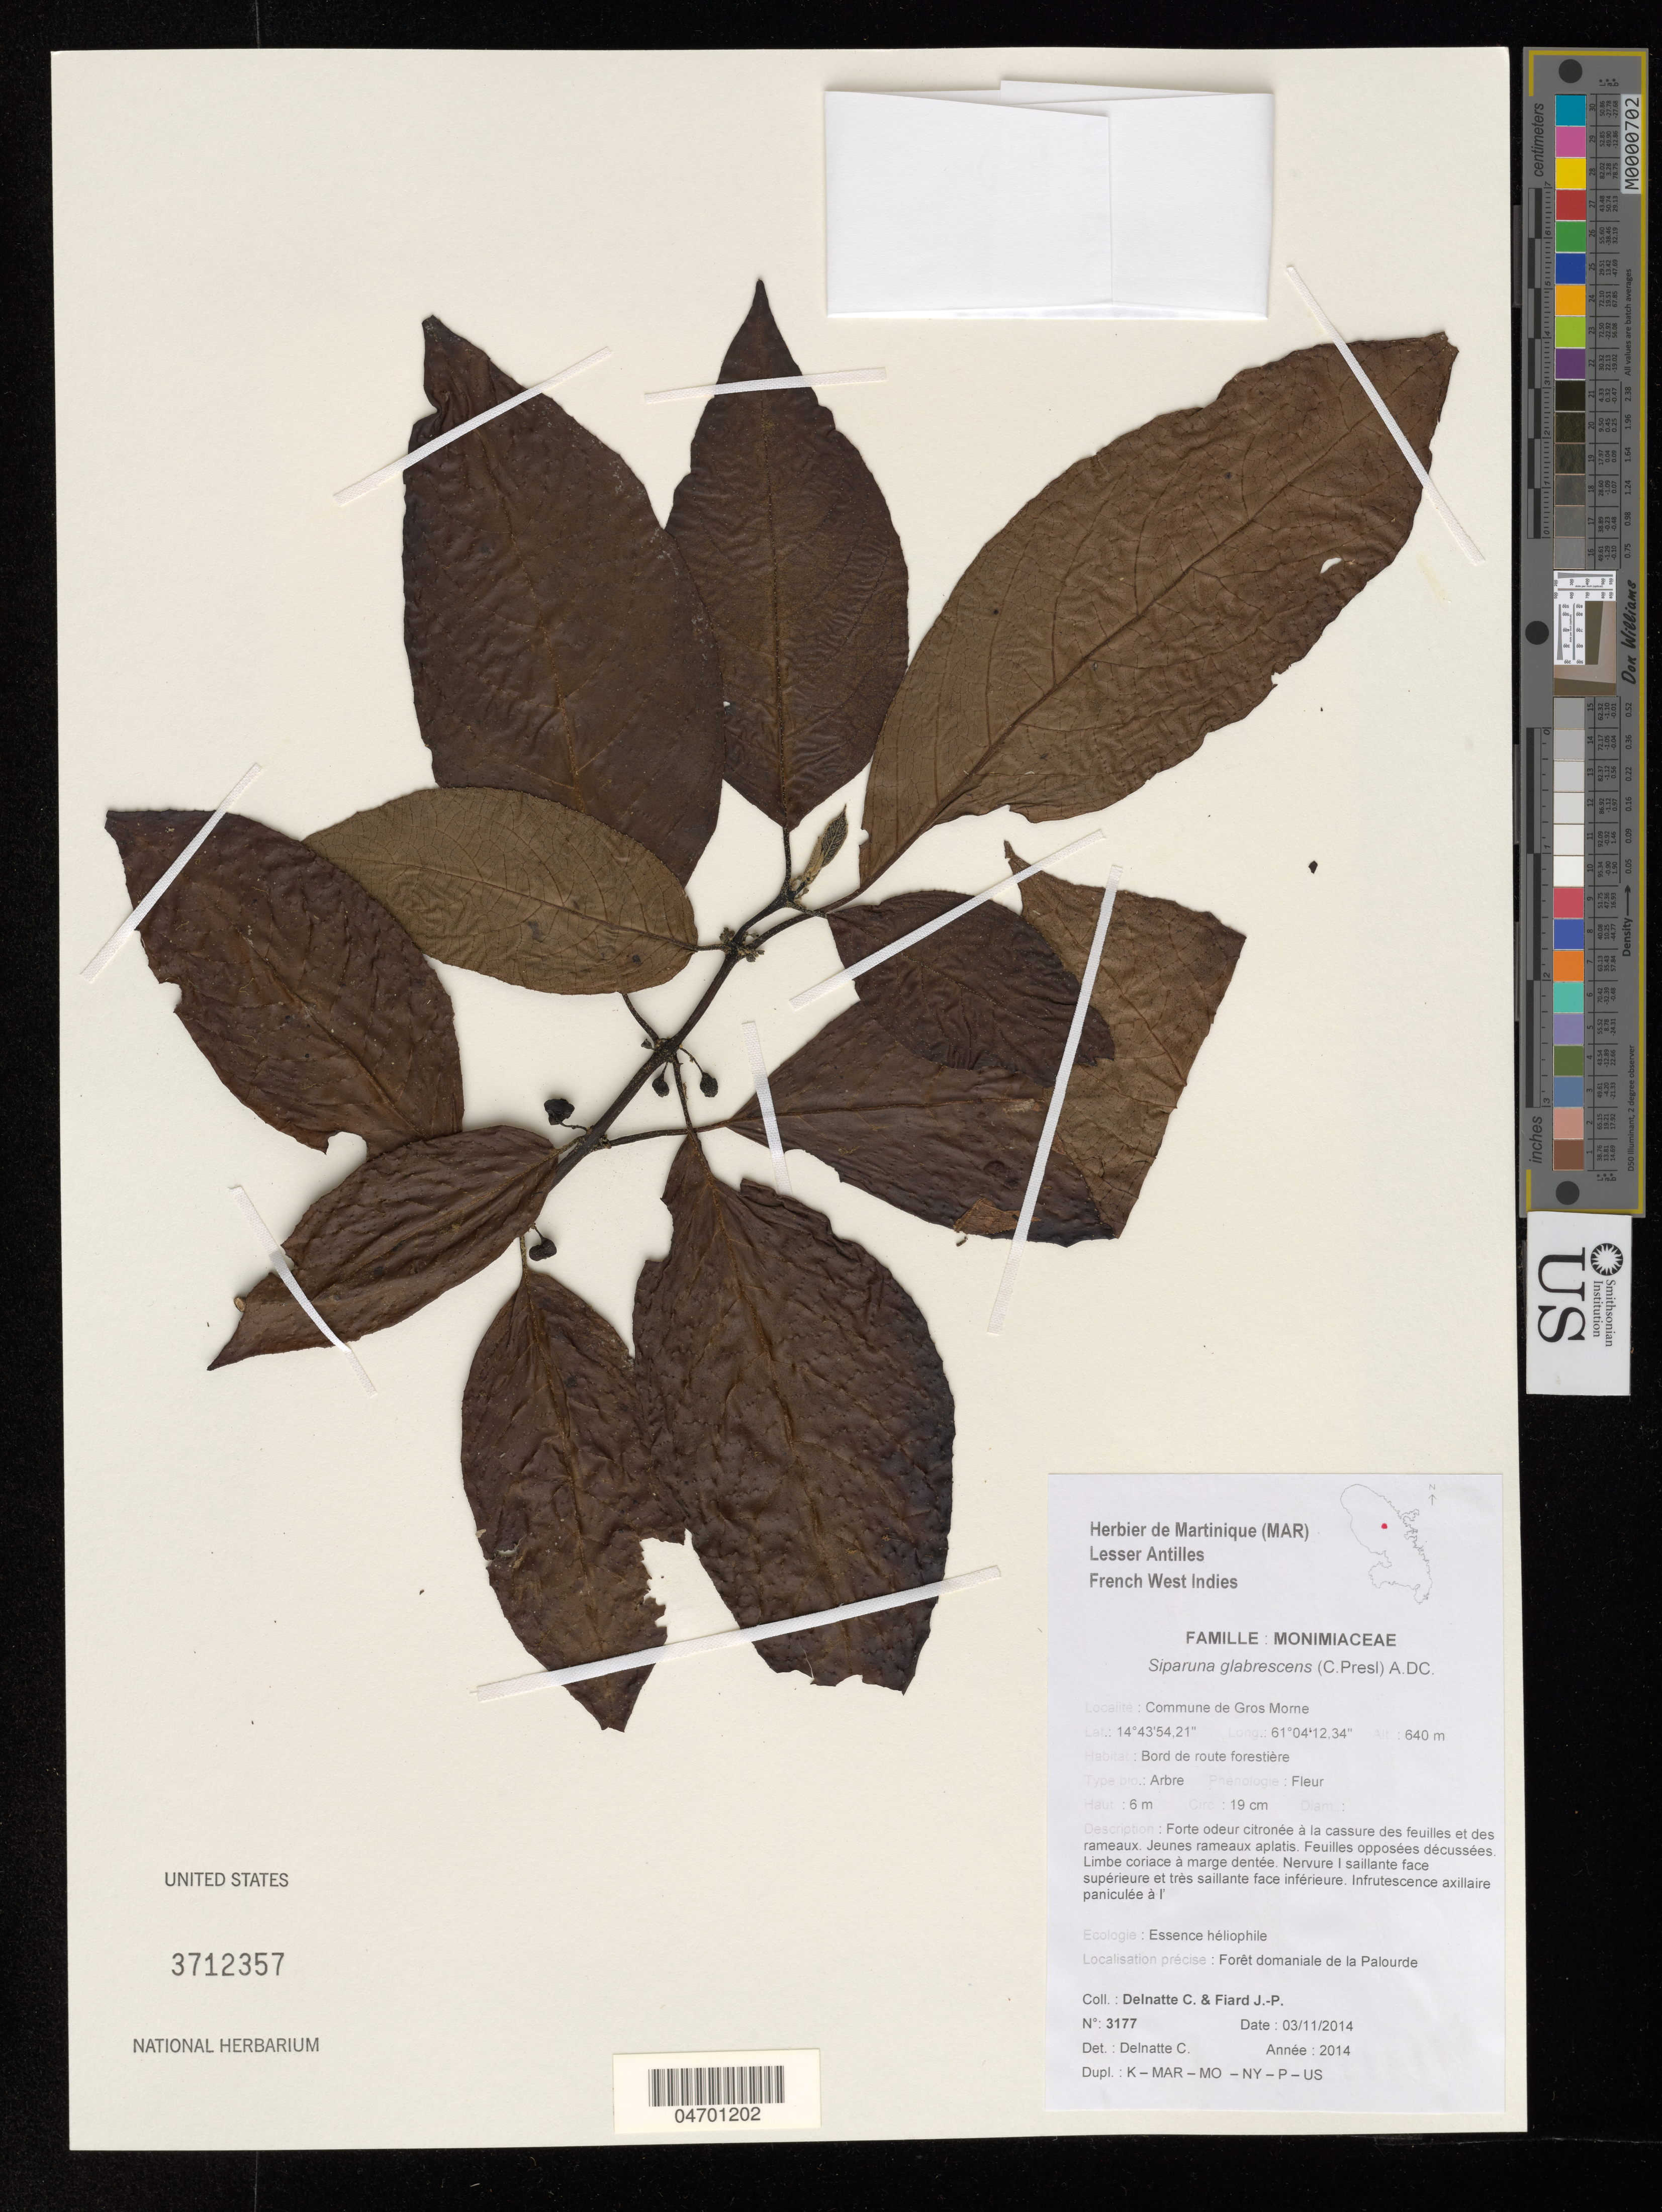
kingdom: Plantae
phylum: Tracheophyta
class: Magnoliopsida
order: Laurales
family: Siparunaceae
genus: Siparuna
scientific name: Siparuna glabrescens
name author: (C. Presl) A. DC.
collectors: C. Delnatte & J.-P. Fiard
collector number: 3177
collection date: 2014-11-03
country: Martinique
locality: Lesser Antilles. French West Indies. Commune de Gros Morne.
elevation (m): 640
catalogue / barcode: US 3712357